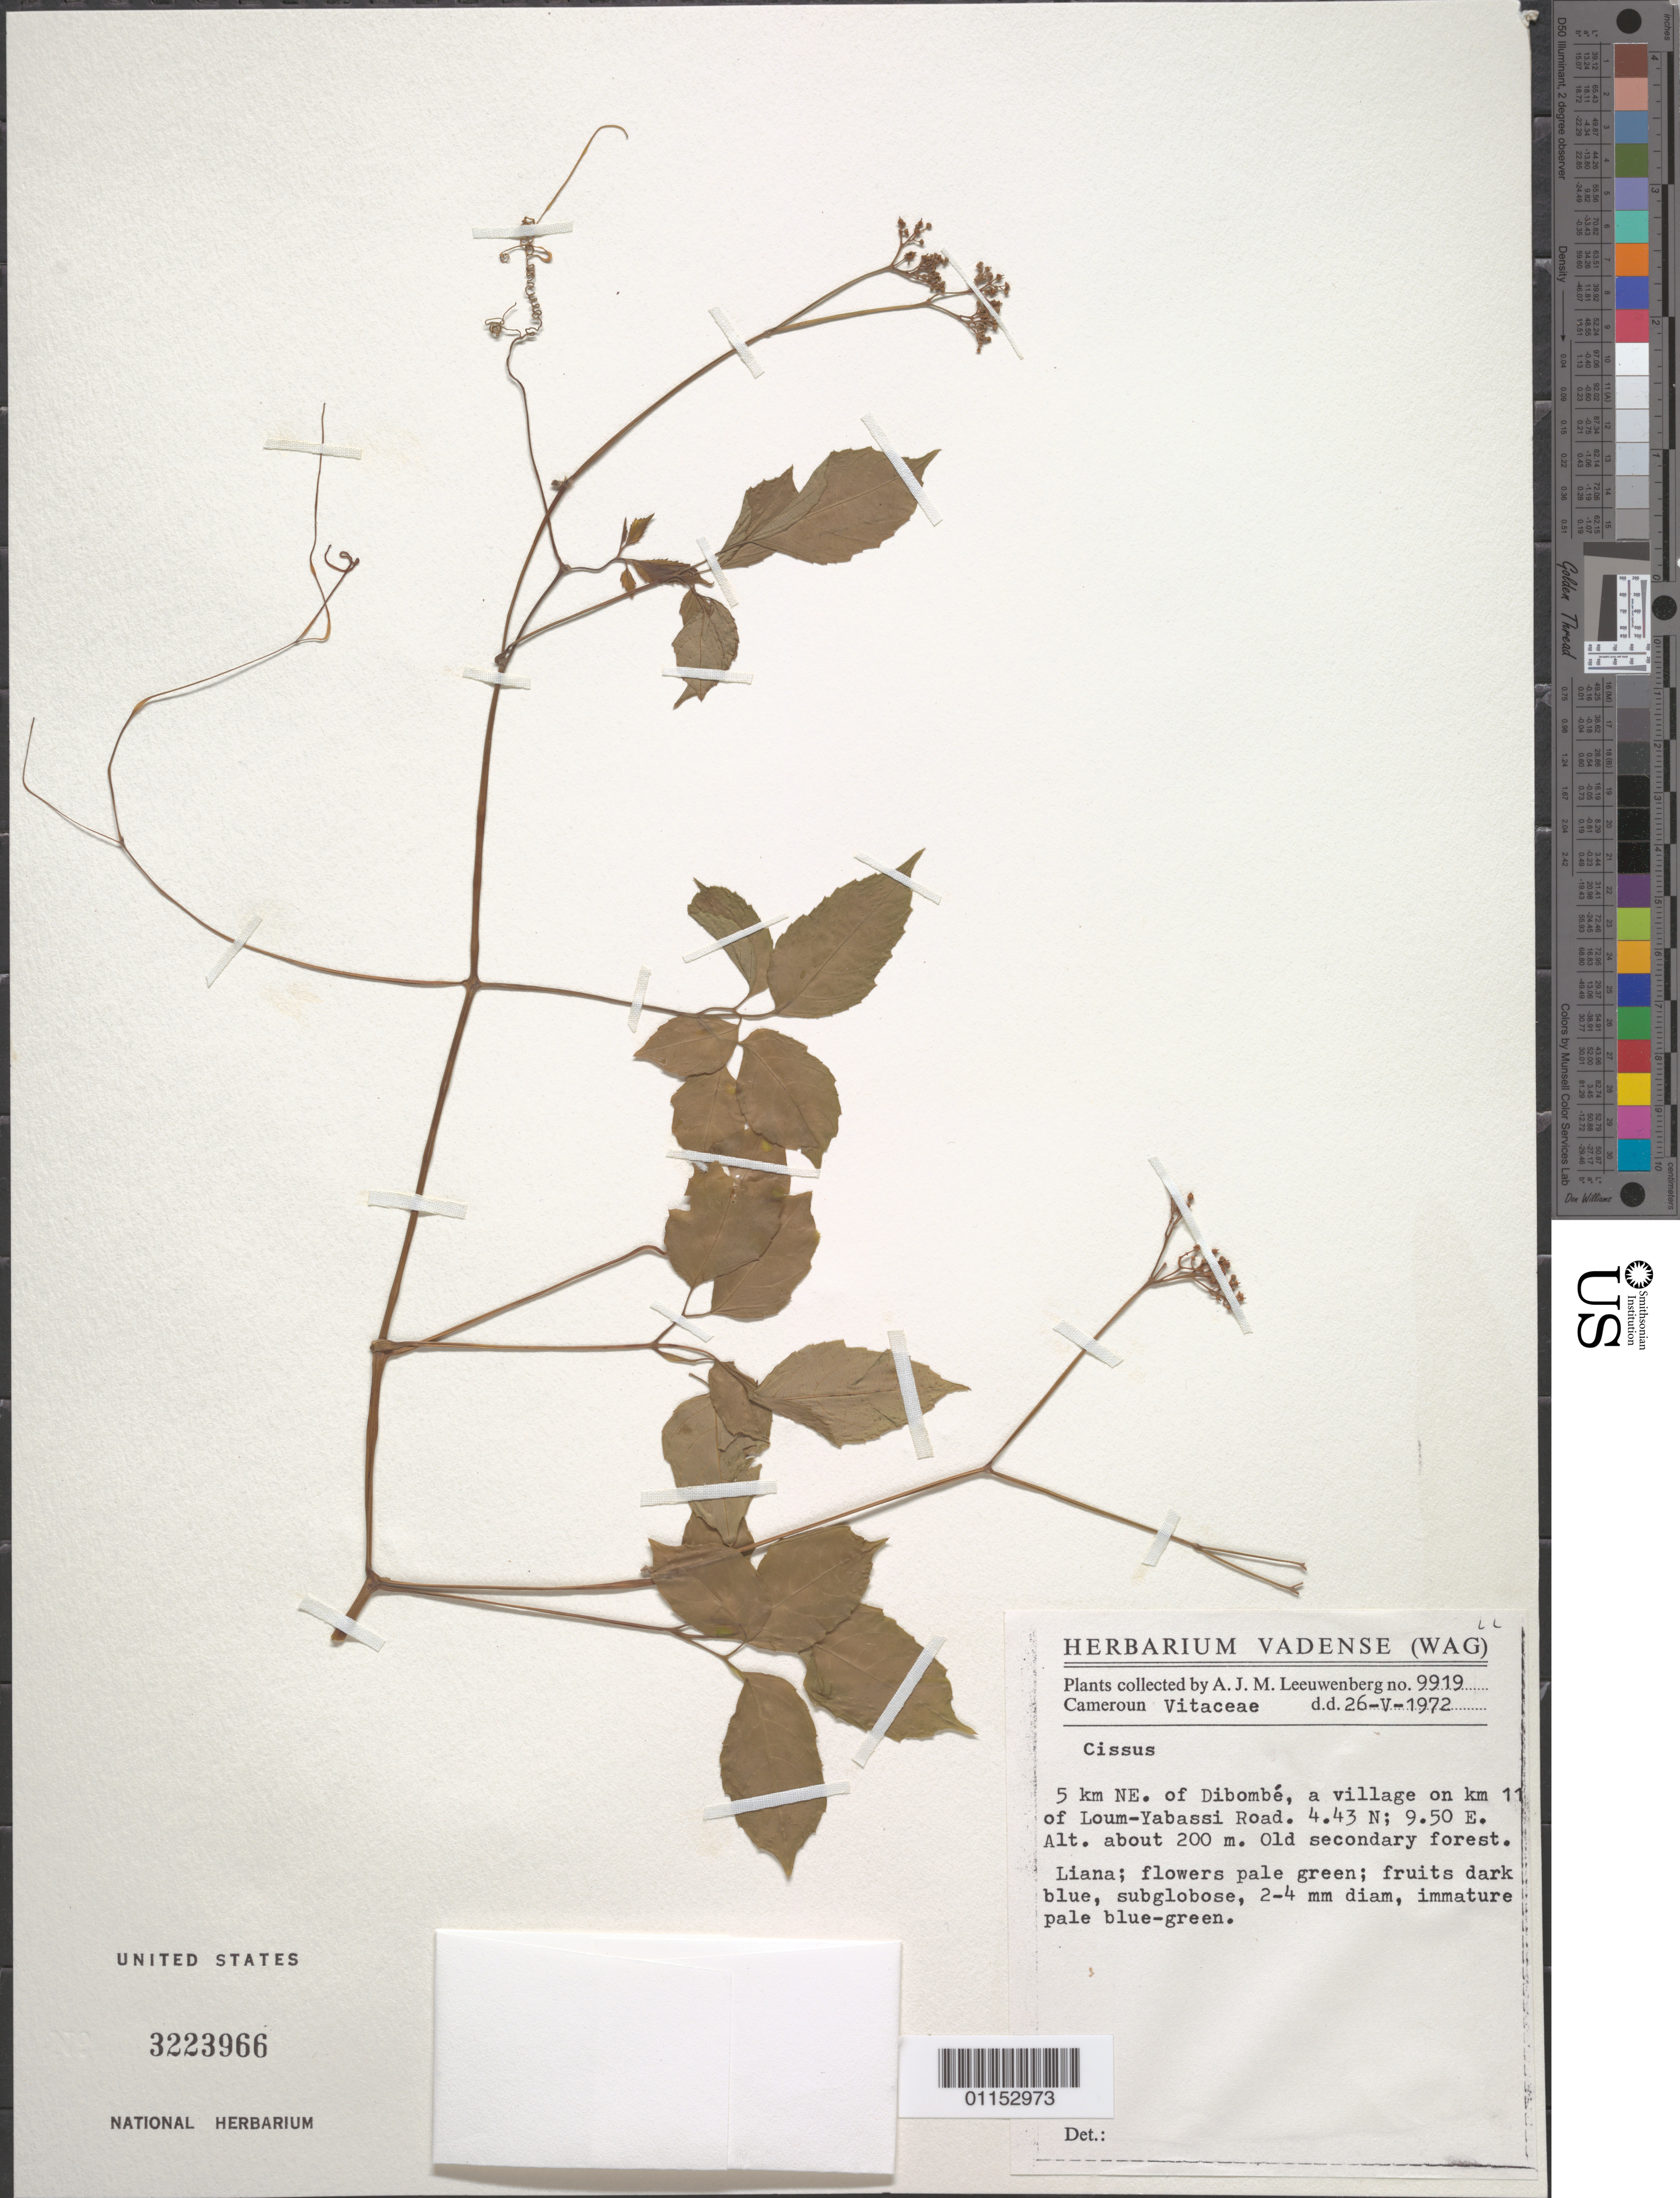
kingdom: Plantae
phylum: Tracheophyta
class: Magnoliopsida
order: Vitales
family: Vitaceae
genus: Cissus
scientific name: Cissus sp.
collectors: A. J. M. Leeuwenberg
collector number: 9919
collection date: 1972-05-26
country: Cameroon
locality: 5 km NE of Dibombe, a village on km 11 of Loum-Yabassi Rd.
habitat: Old secondary forest. Liana.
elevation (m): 200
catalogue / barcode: US 3223966